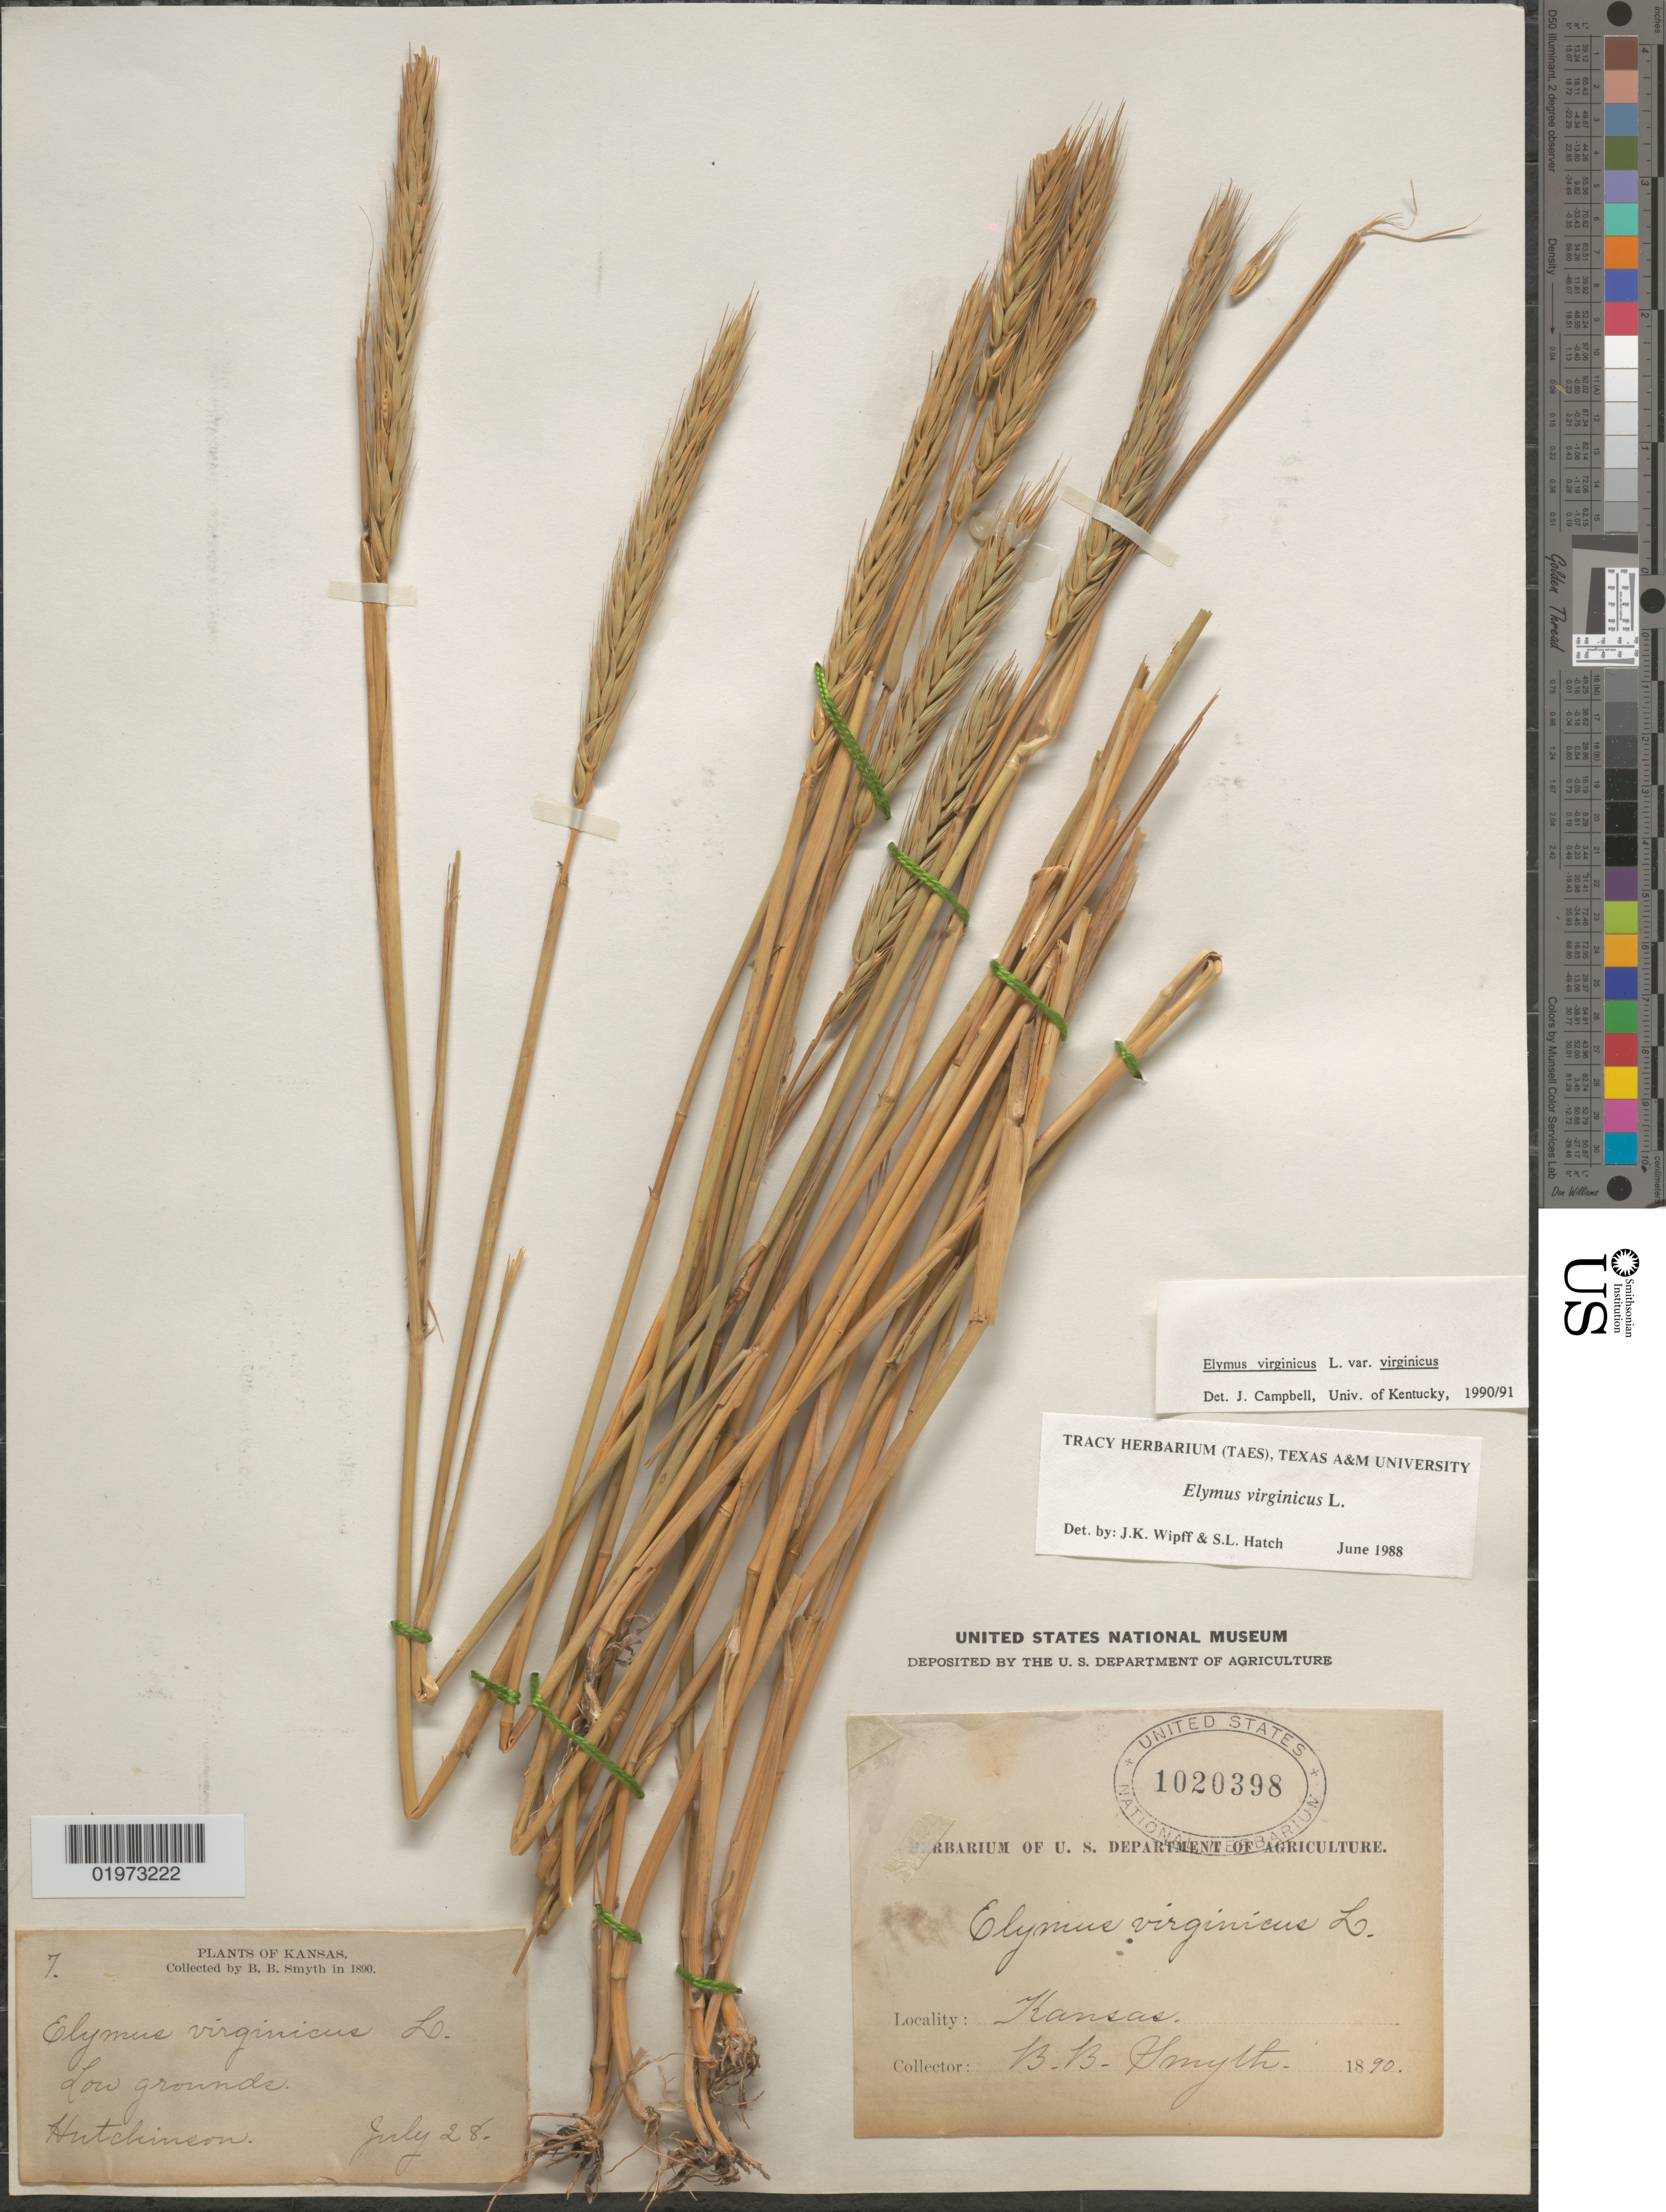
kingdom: Plantae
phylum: Tracheophyta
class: Liliopsida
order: Poales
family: Poaceae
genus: Elymus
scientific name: Elymus virginicus var. virginicus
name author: L.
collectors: B. Smyth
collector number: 7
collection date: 1890-07-28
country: United States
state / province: Kansas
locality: Low Grounds. Hutchinson.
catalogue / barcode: US 1020398